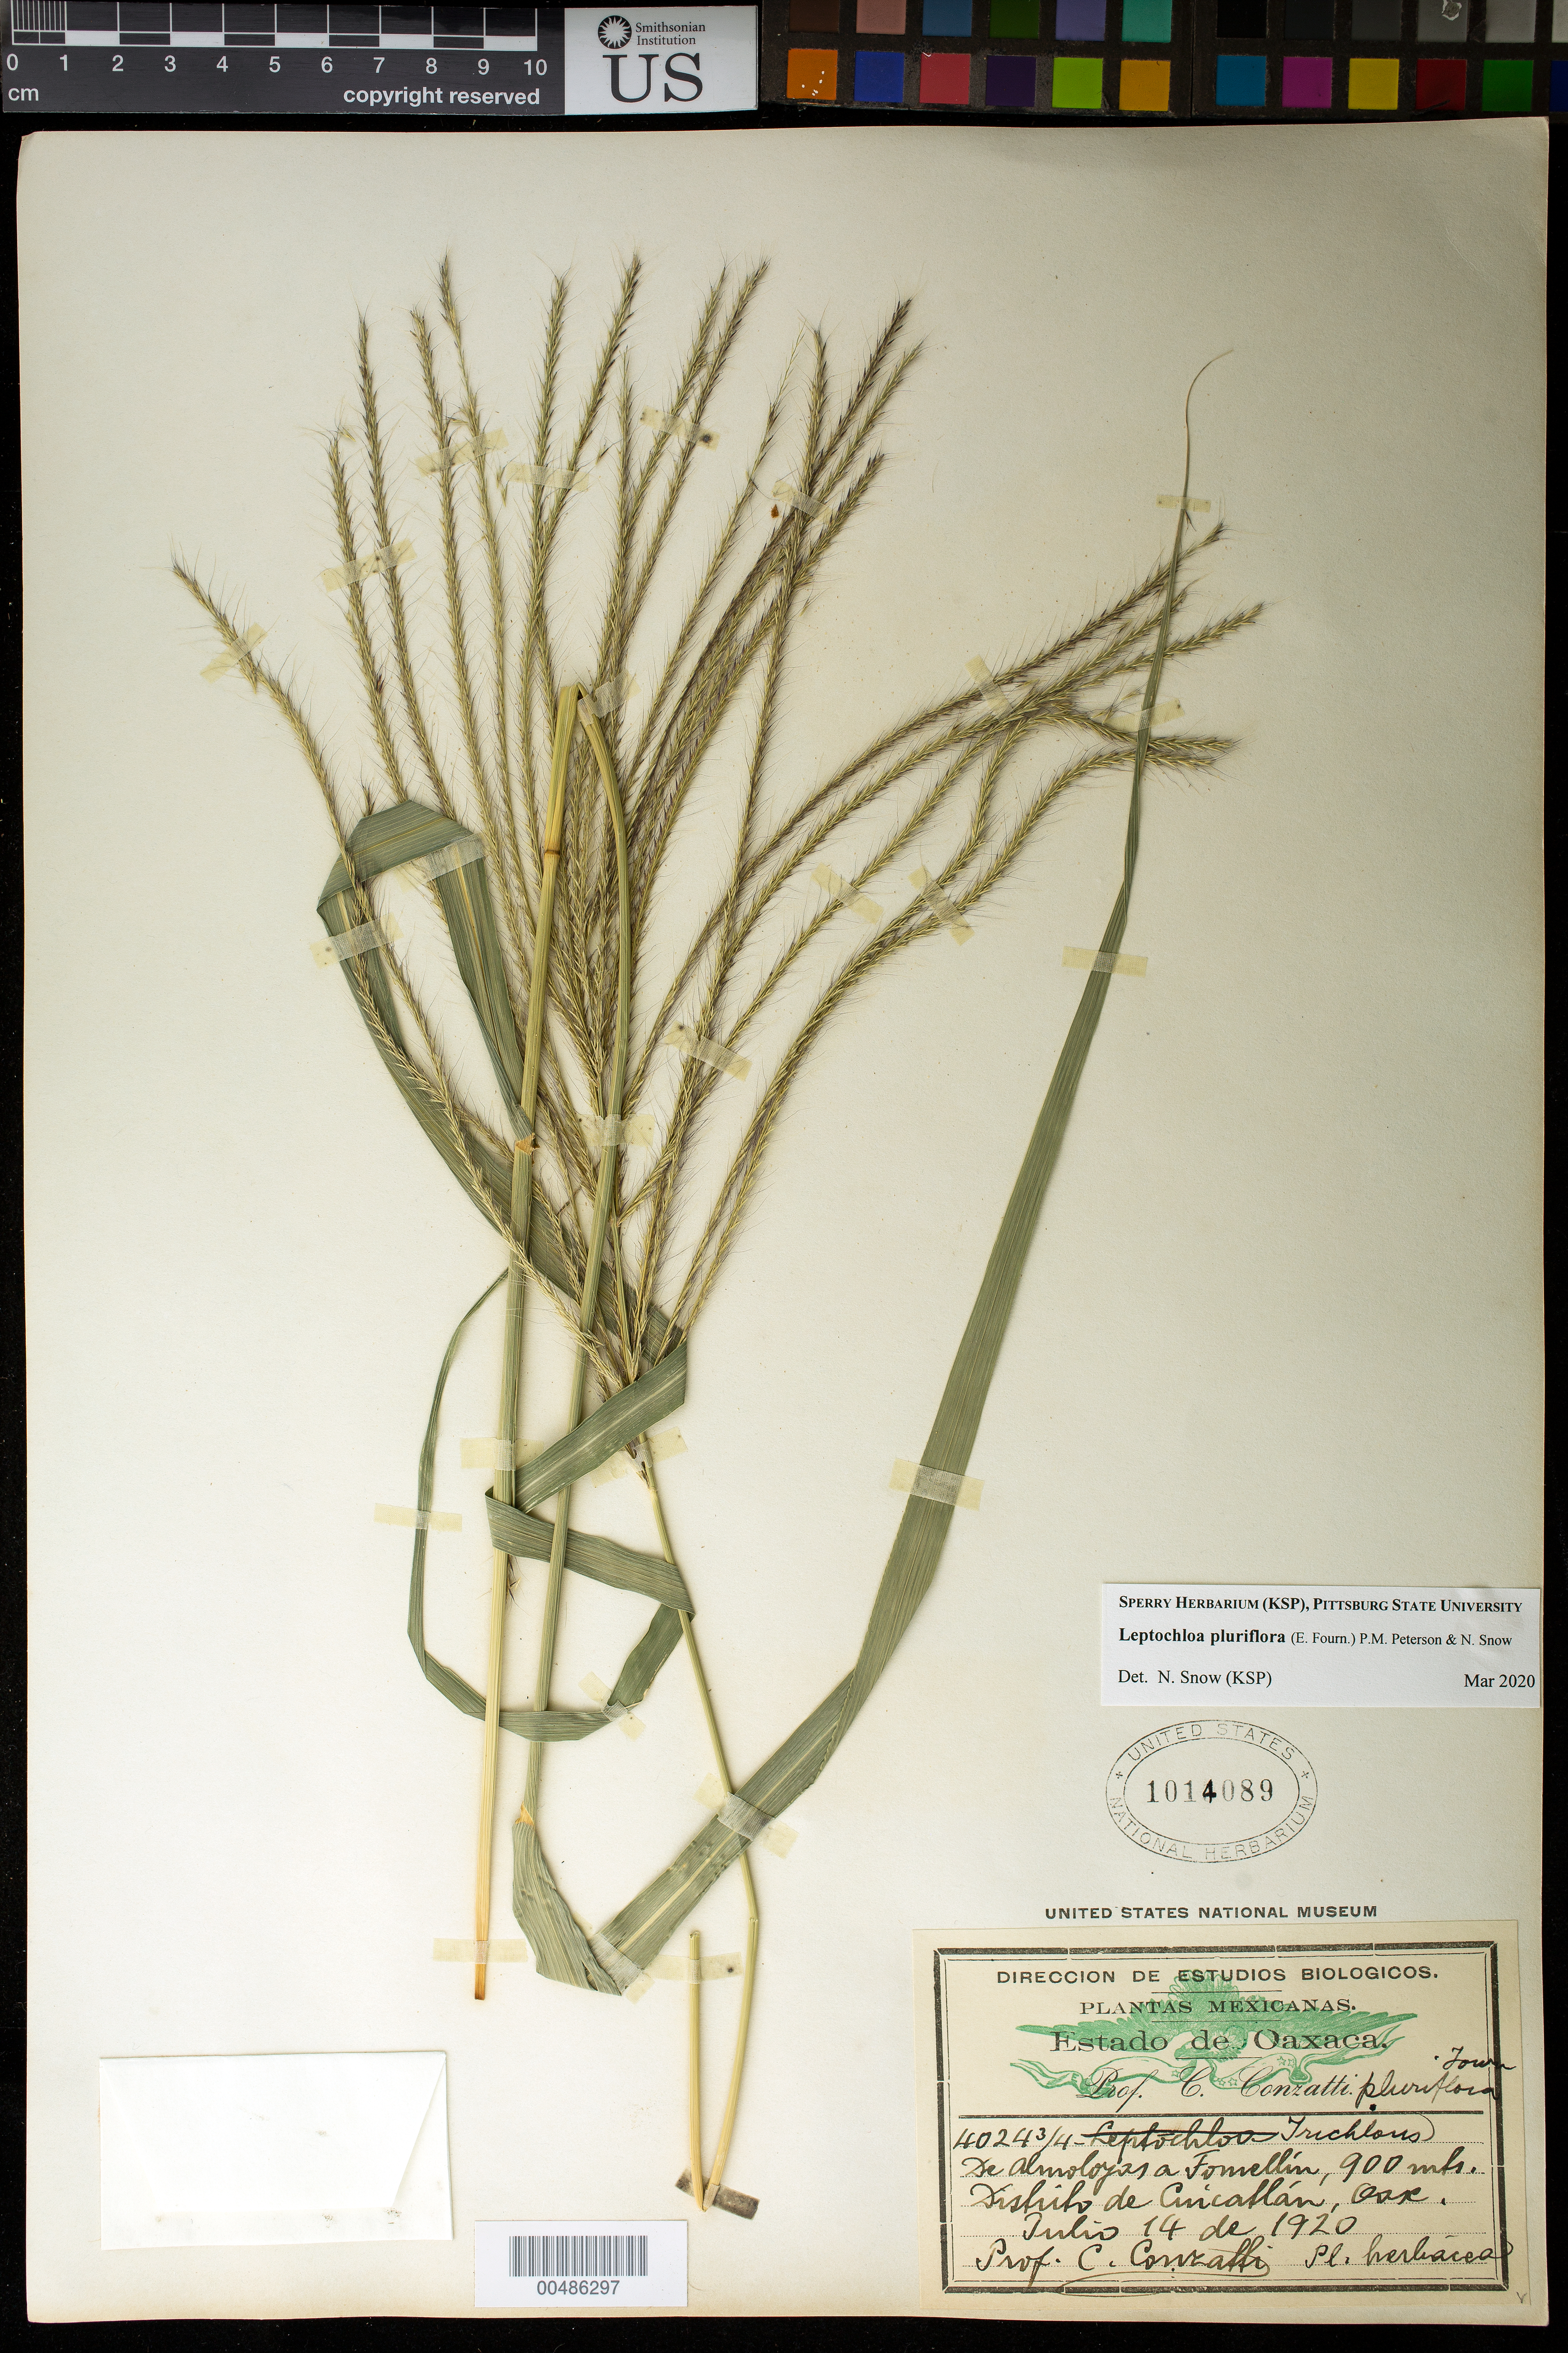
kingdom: Plantae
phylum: Tracheophyta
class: Liliopsida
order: Poales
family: Poaceae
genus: Leptochloa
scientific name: Leptochloa pluriflora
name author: (E. Fourn.) P.M. Peterson & N. Snow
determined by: Snow, N.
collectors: C. Conzatti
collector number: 4024.75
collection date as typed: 14 Jul 1920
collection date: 1920-07-14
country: Mexico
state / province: Oaxaca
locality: Dist de Cincatlán, de Almoloyas a Tomellin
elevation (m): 900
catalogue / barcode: US 1014089